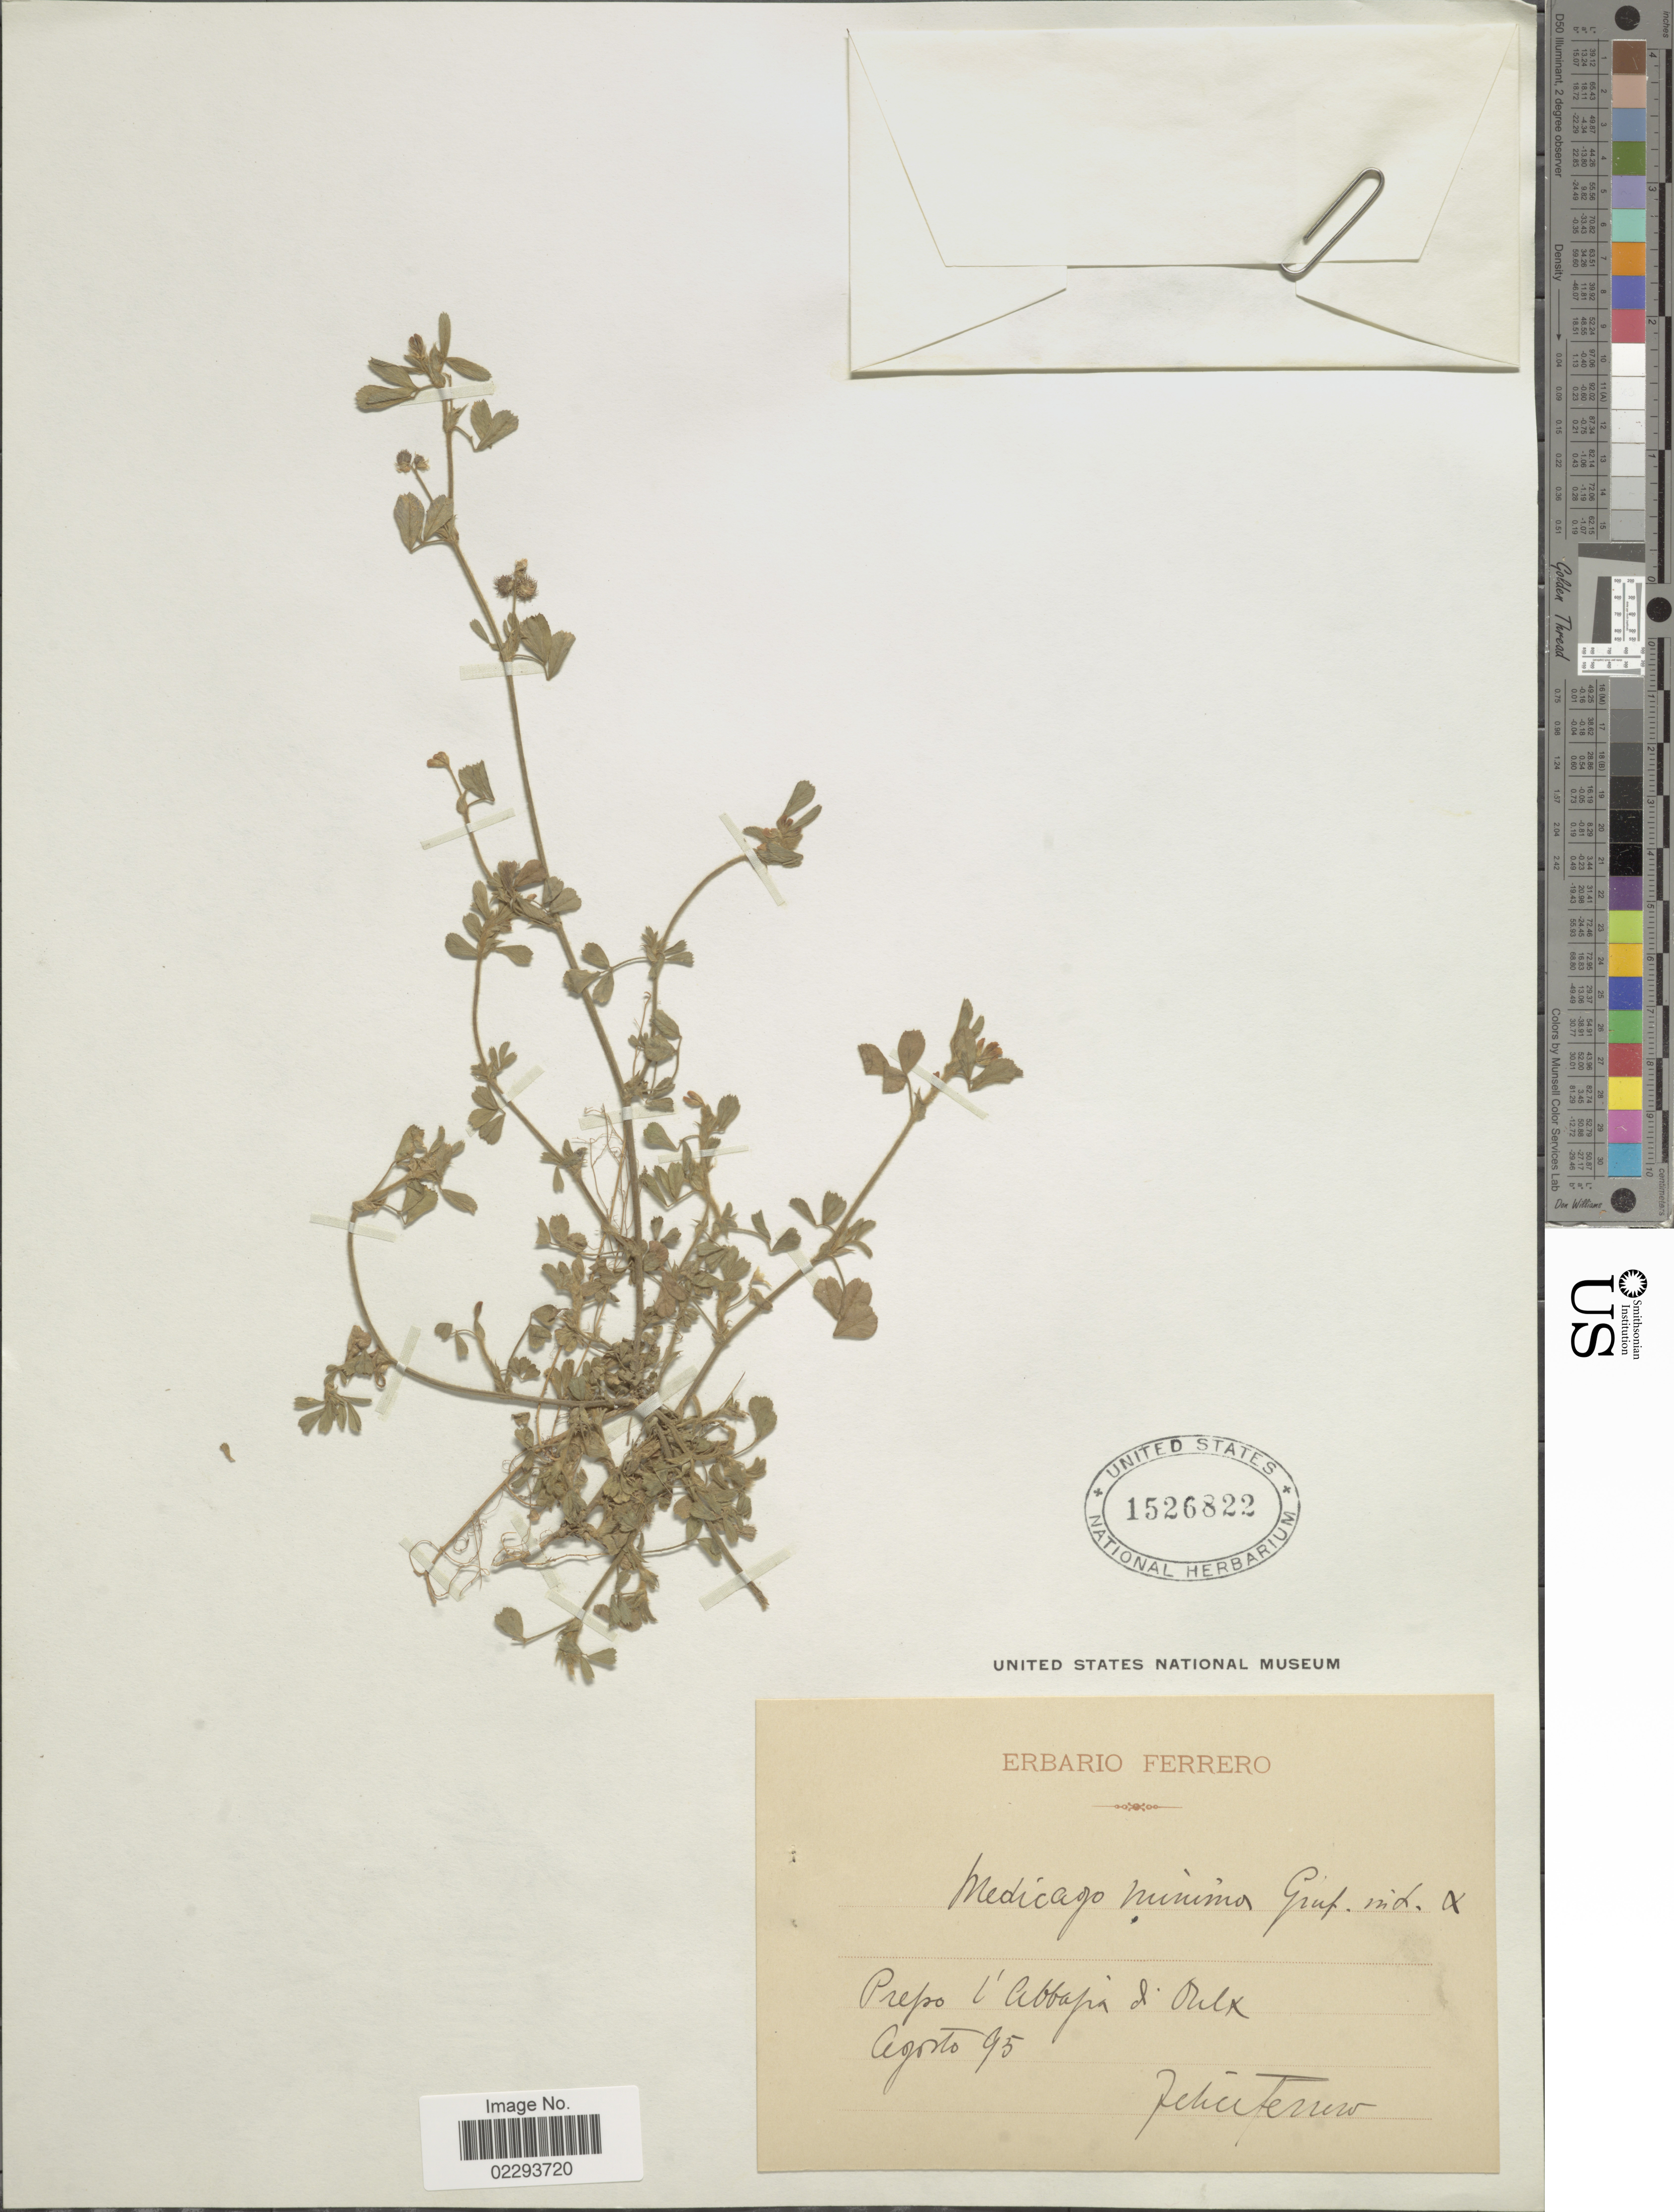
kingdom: Plantae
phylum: Tracheophyta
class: Magnoliopsida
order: Fabales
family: Fabaceae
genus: Medicago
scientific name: Medicago minima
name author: Lam.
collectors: F. Ferrero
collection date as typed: Transcribed d/m/y: /8/95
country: Croatia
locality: Prepo l'Abbapa d' Outx [interpreted].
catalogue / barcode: US 1526822